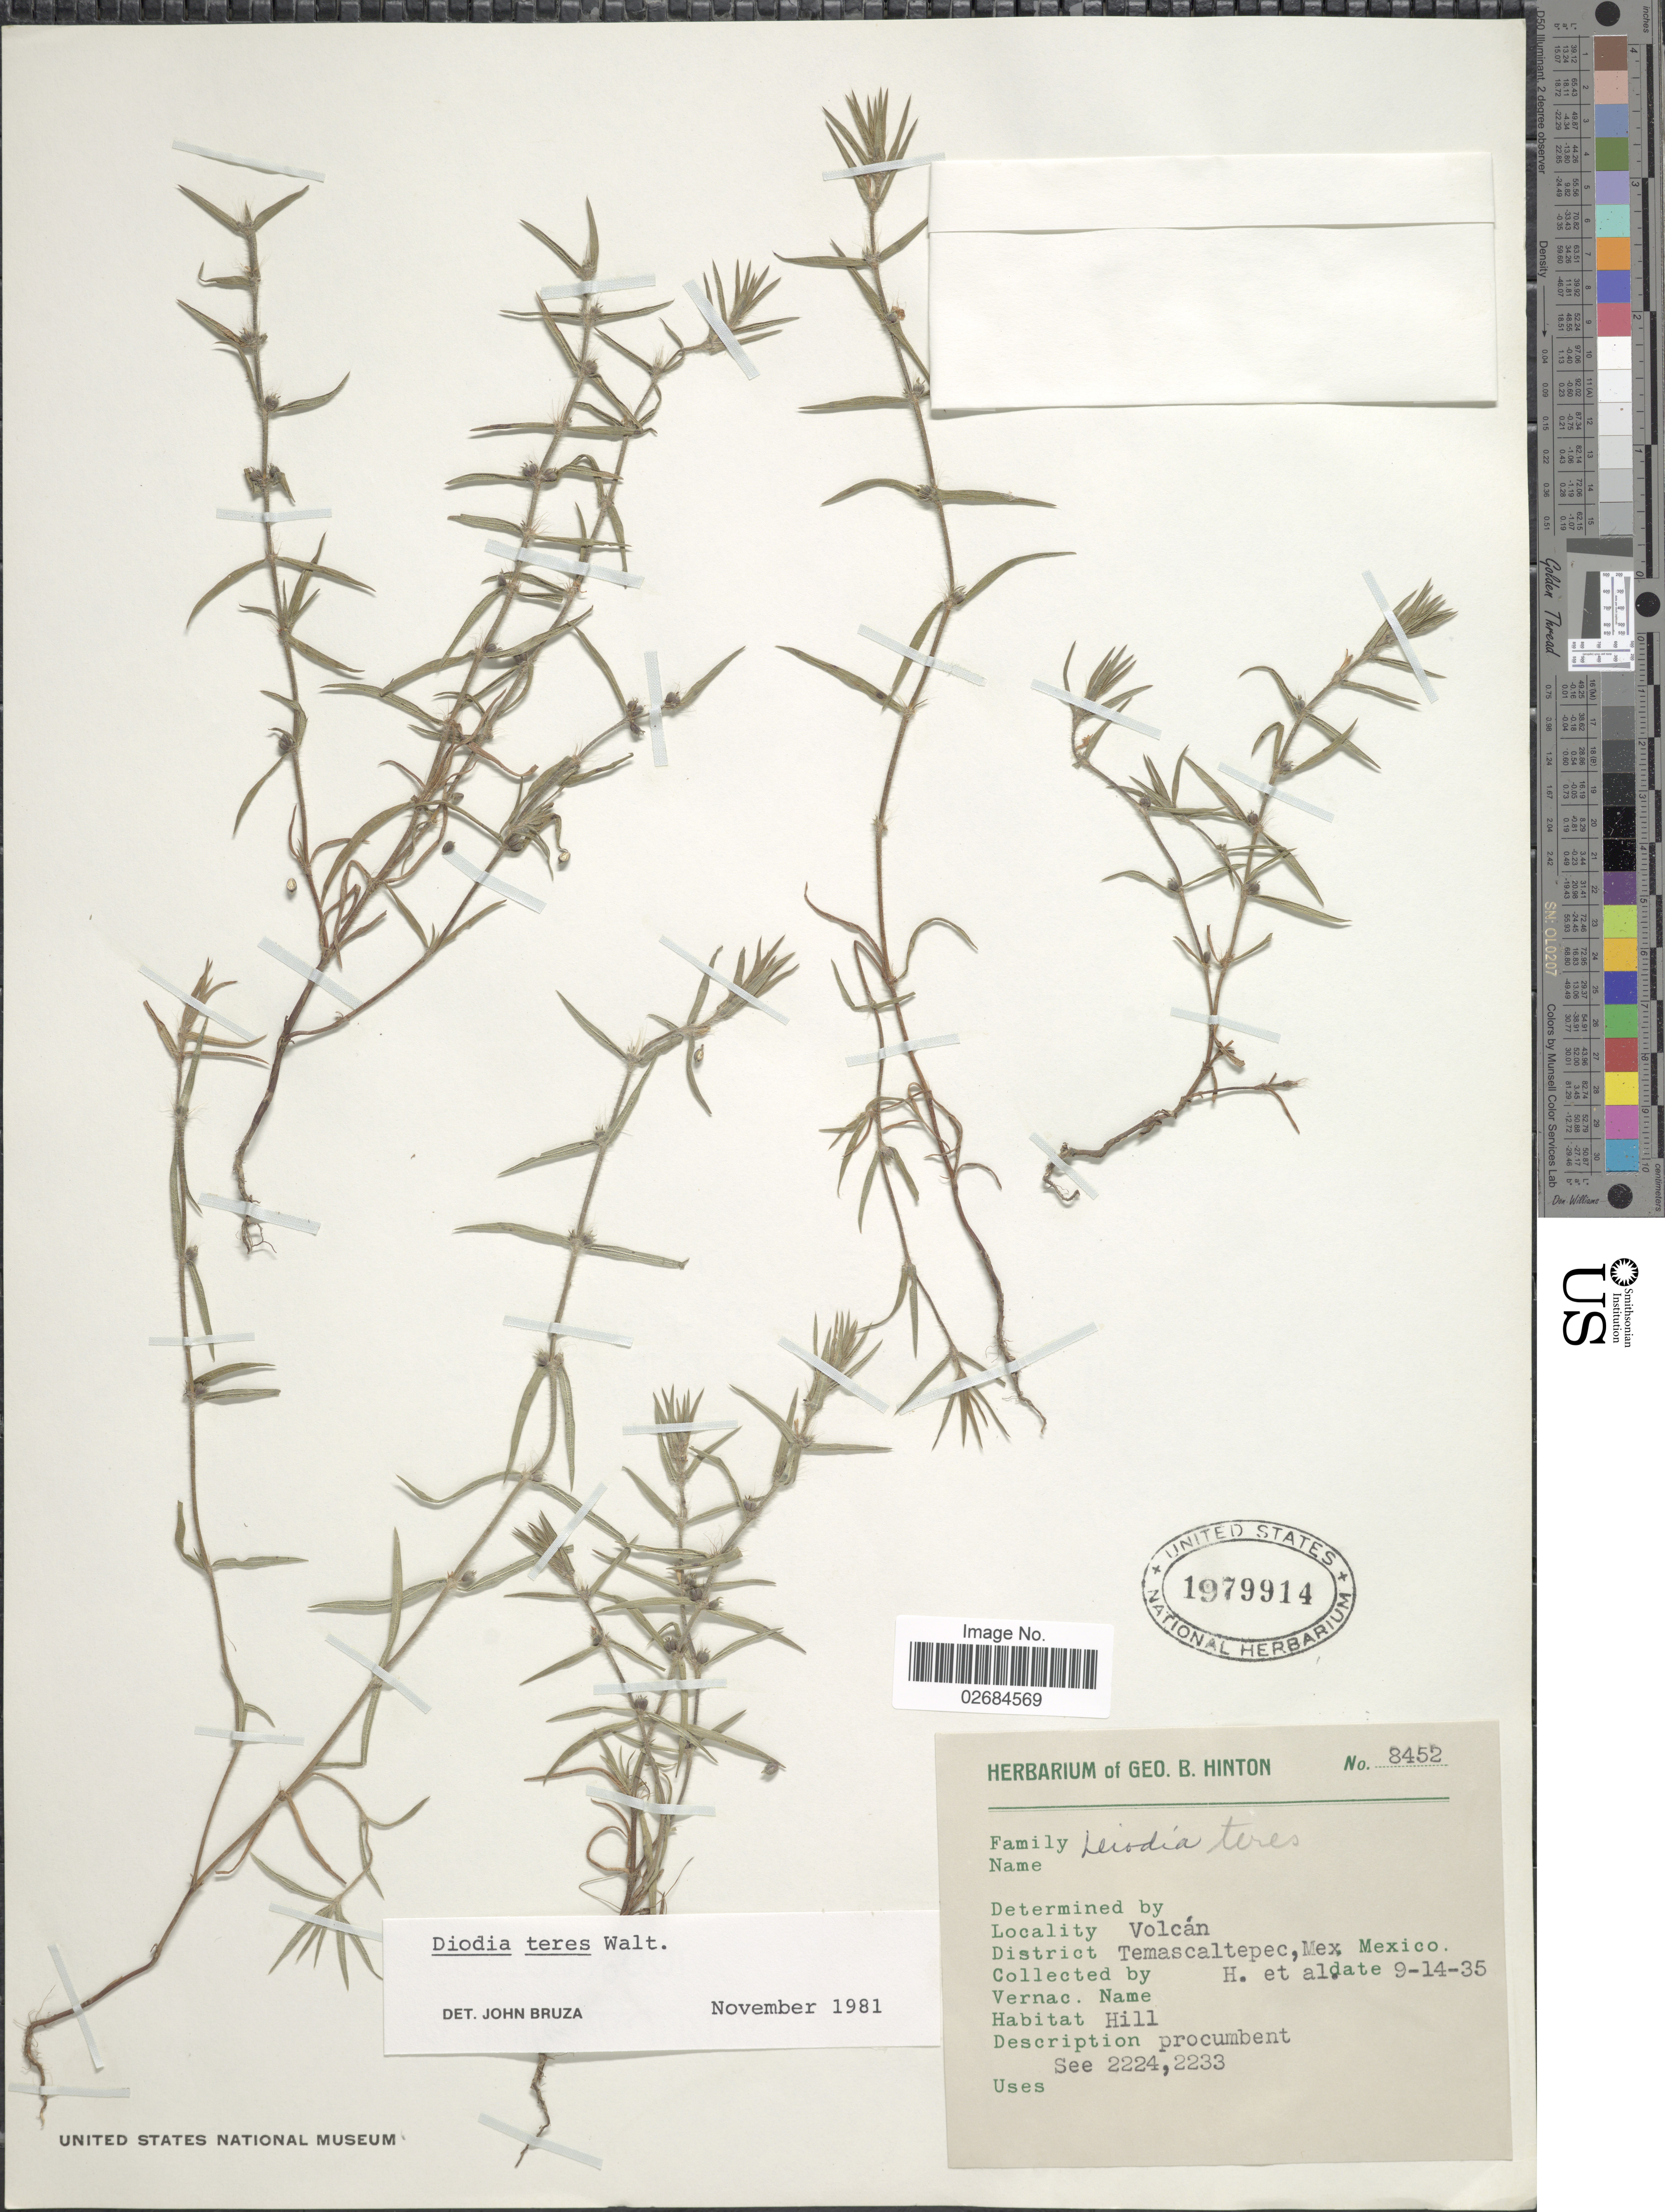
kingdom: Plantae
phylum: Tracheophyta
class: Magnoliopsida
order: Gentianales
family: Rubiaceae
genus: Diodia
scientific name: Diodia teres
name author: Walter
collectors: G. B. Hinton & et al.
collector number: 8452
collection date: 1935-09-14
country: Mexico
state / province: México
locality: Volcán. District Temascaltepec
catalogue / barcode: US 1979914